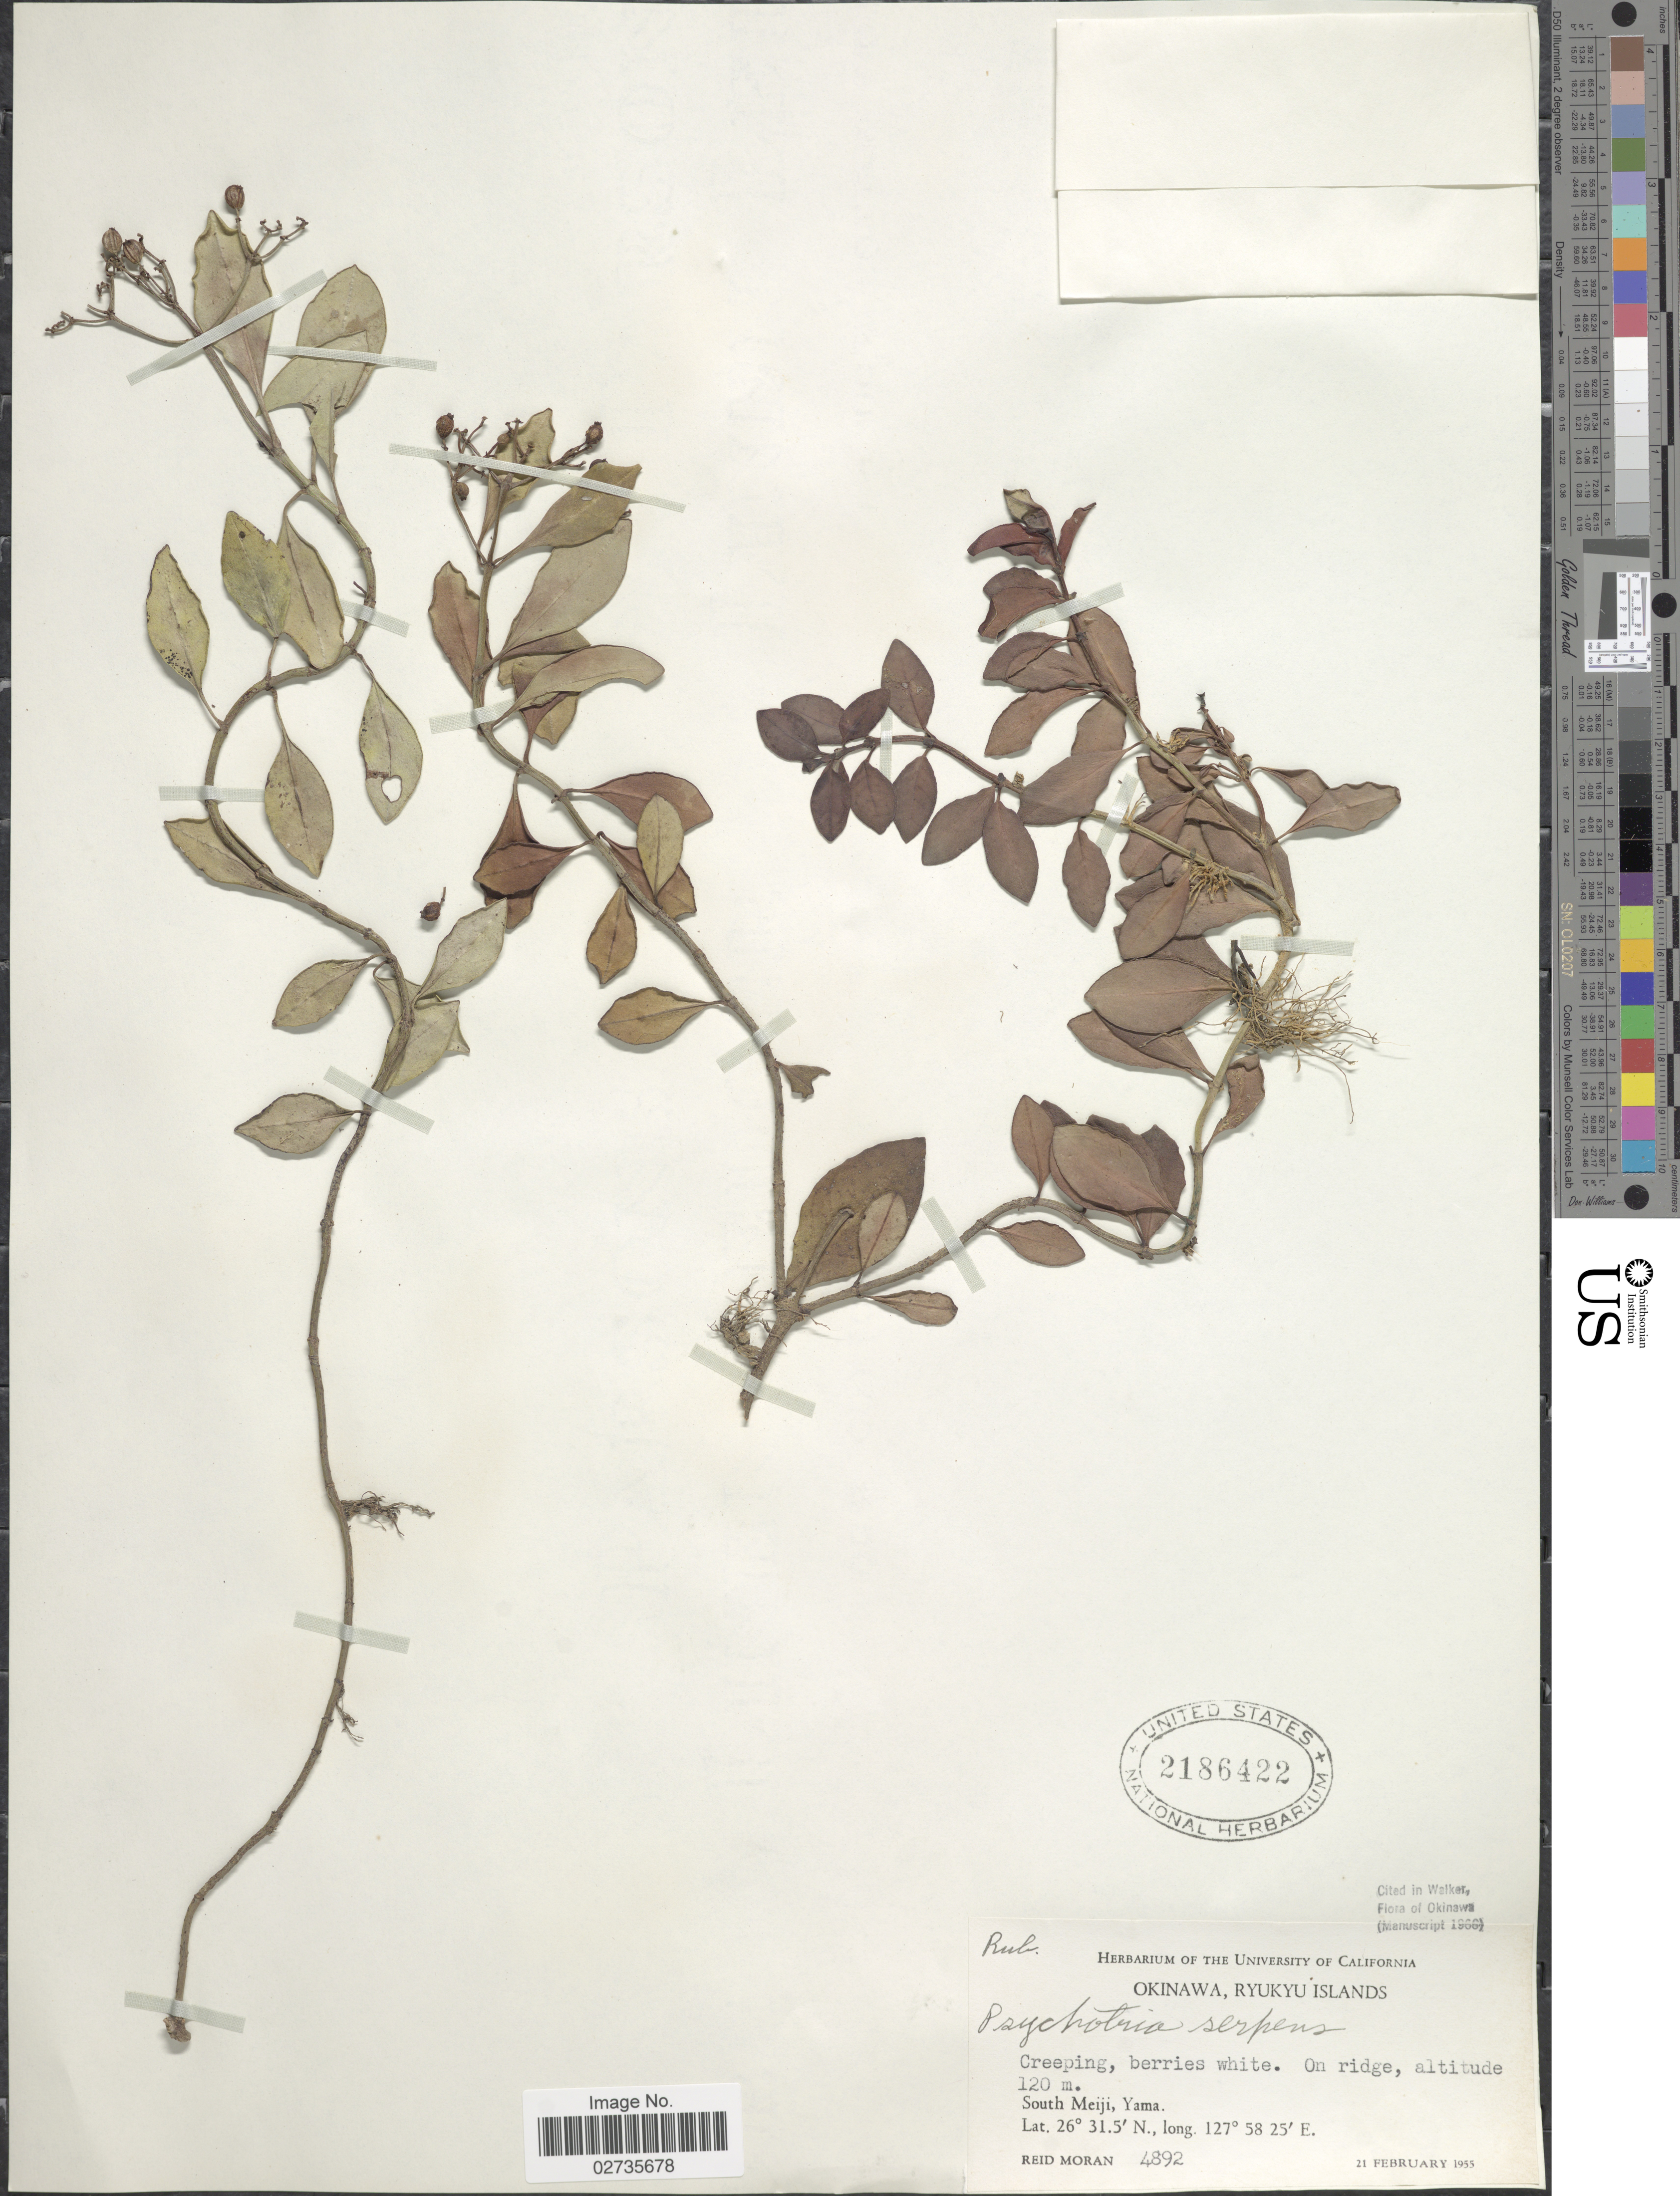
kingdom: Plantae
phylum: Tracheophyta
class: Magnoliopsida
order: Gentianales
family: Rubiaceae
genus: Psychotria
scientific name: Psychotria serpens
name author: L.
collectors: R. V. Moran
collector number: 4892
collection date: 1955-02-21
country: Japan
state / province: Okinawa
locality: Ryukyu Islands, On ridge, South Meiji, Yama.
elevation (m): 120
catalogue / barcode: US 2186422